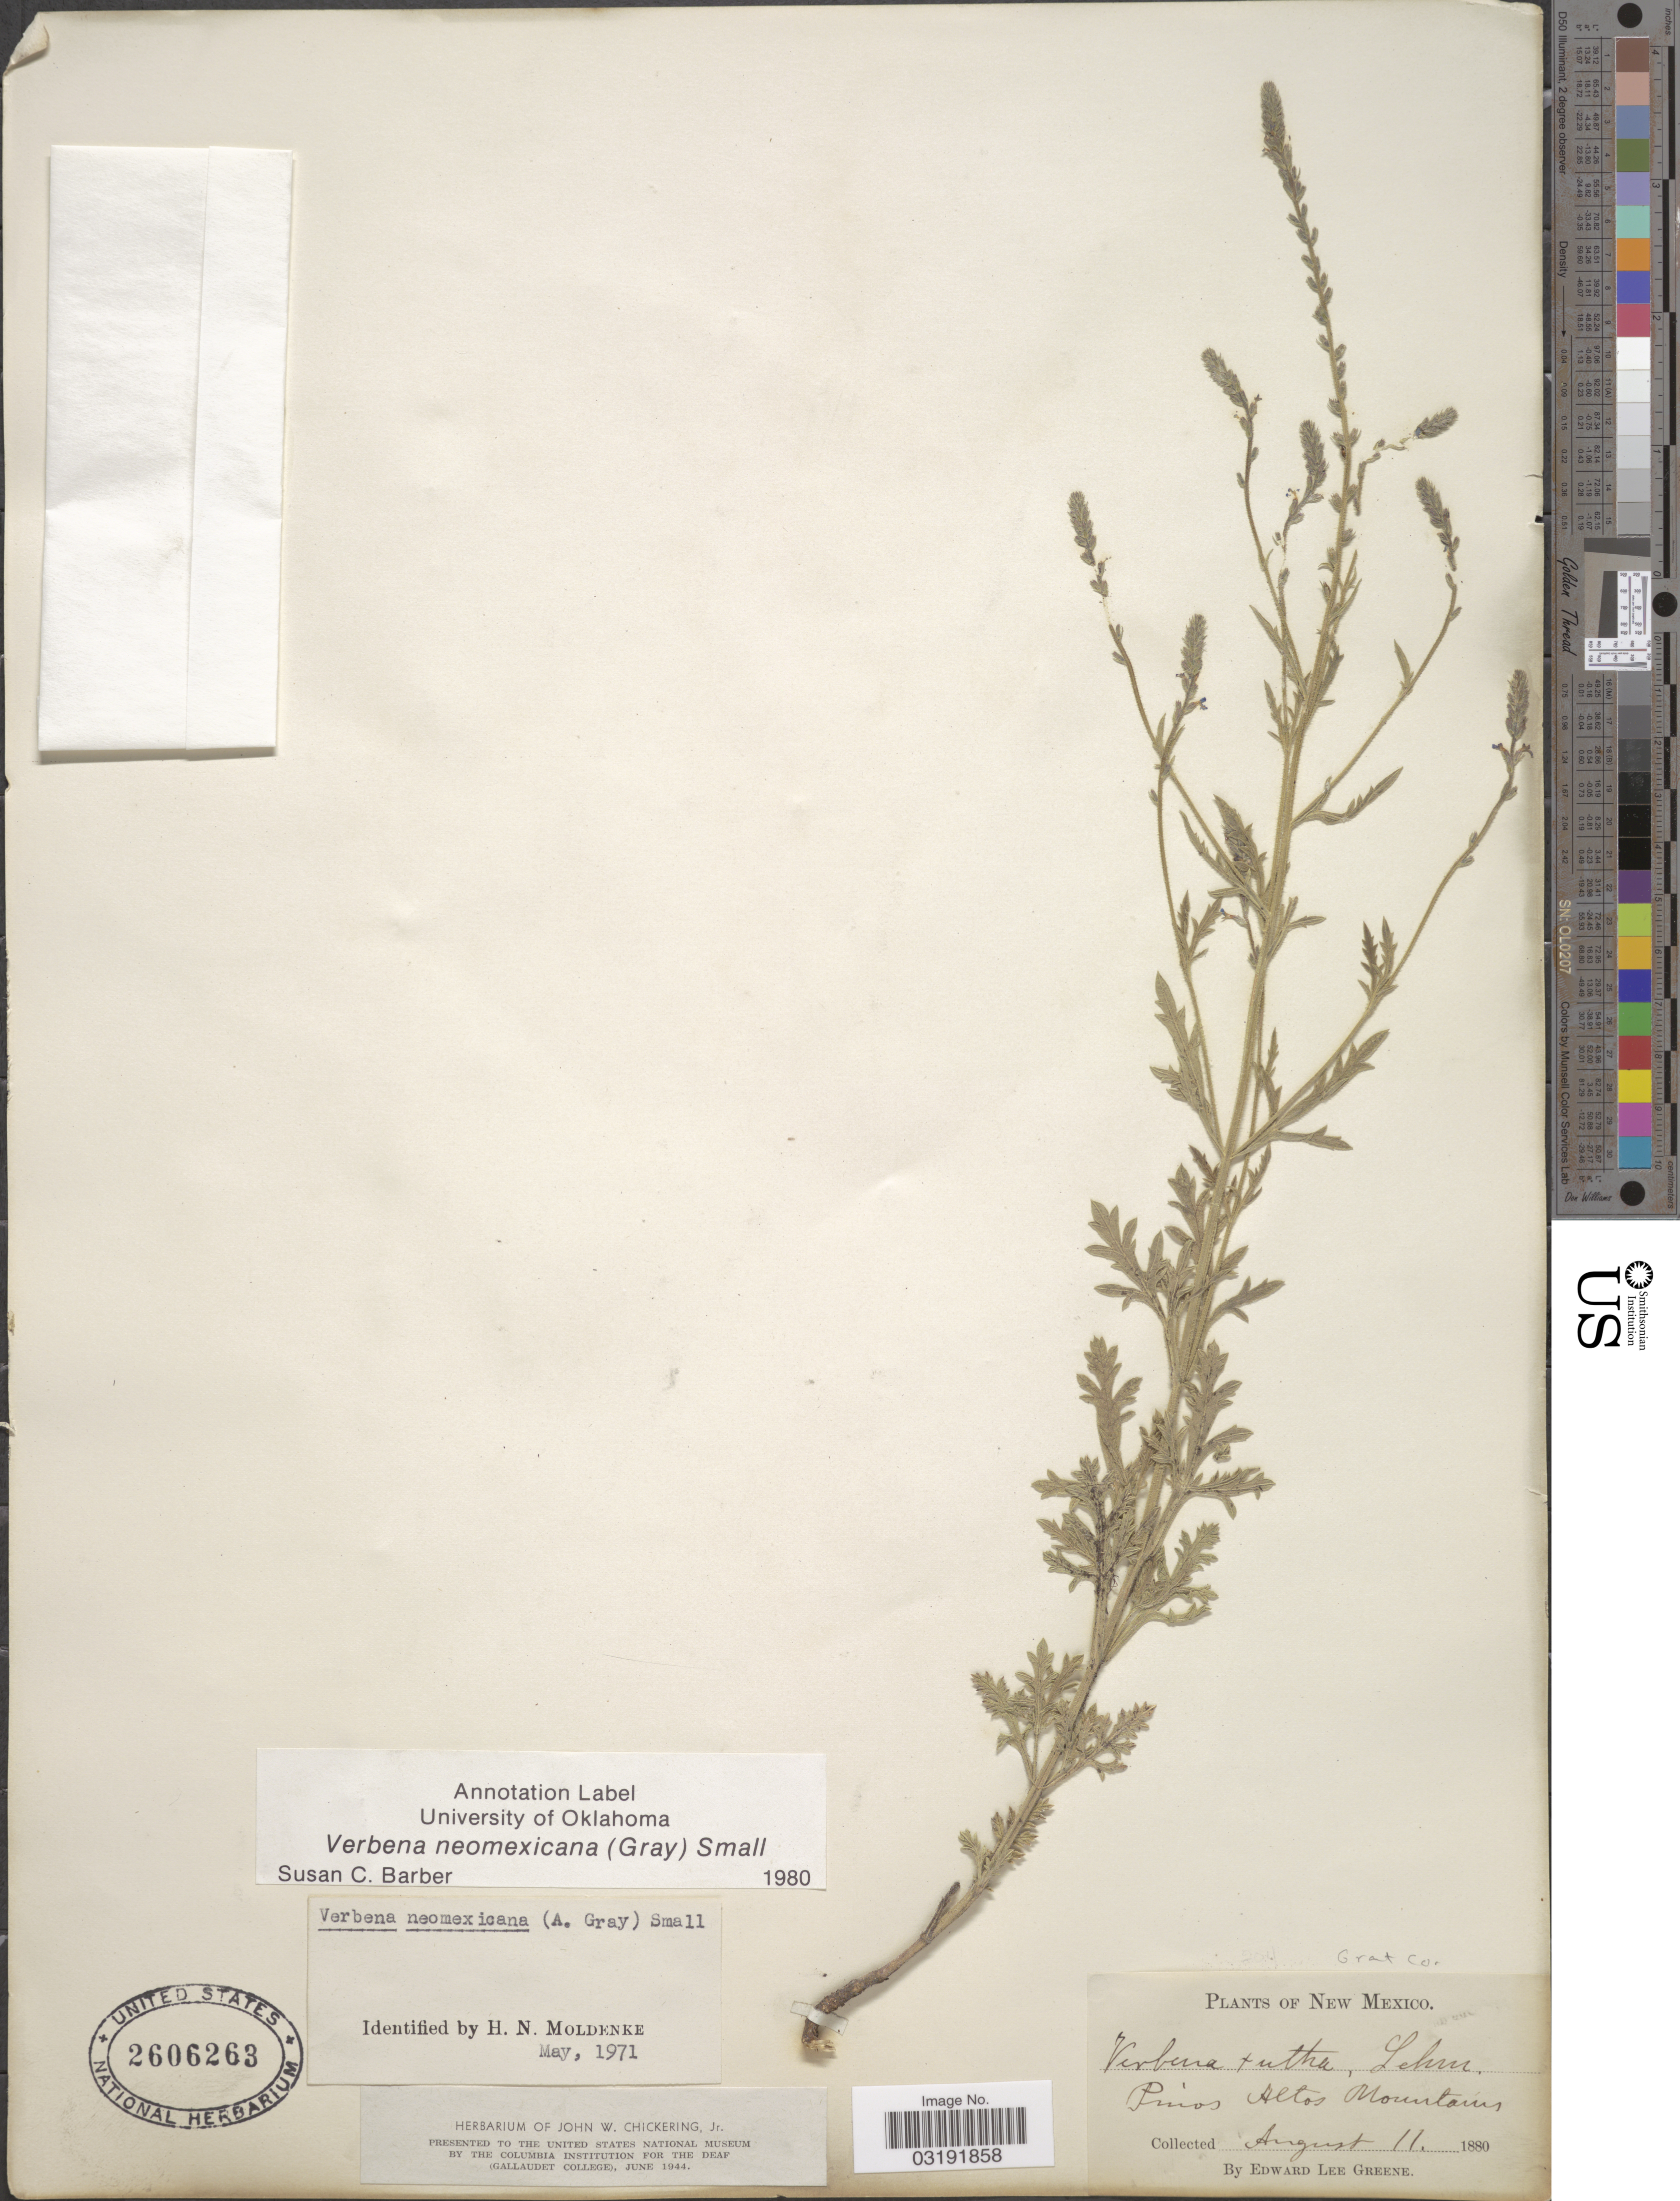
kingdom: Plantae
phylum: Tracheophyta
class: Magnoliopsida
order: Lamiales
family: Verbenaceae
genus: Verbena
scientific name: Verbena neomexicana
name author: (A. Gray) Small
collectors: E. L. Greene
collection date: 1880-08-11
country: United States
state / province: New Mexico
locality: Grat Co. Pinos Altos Mountains.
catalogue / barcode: US 2606263